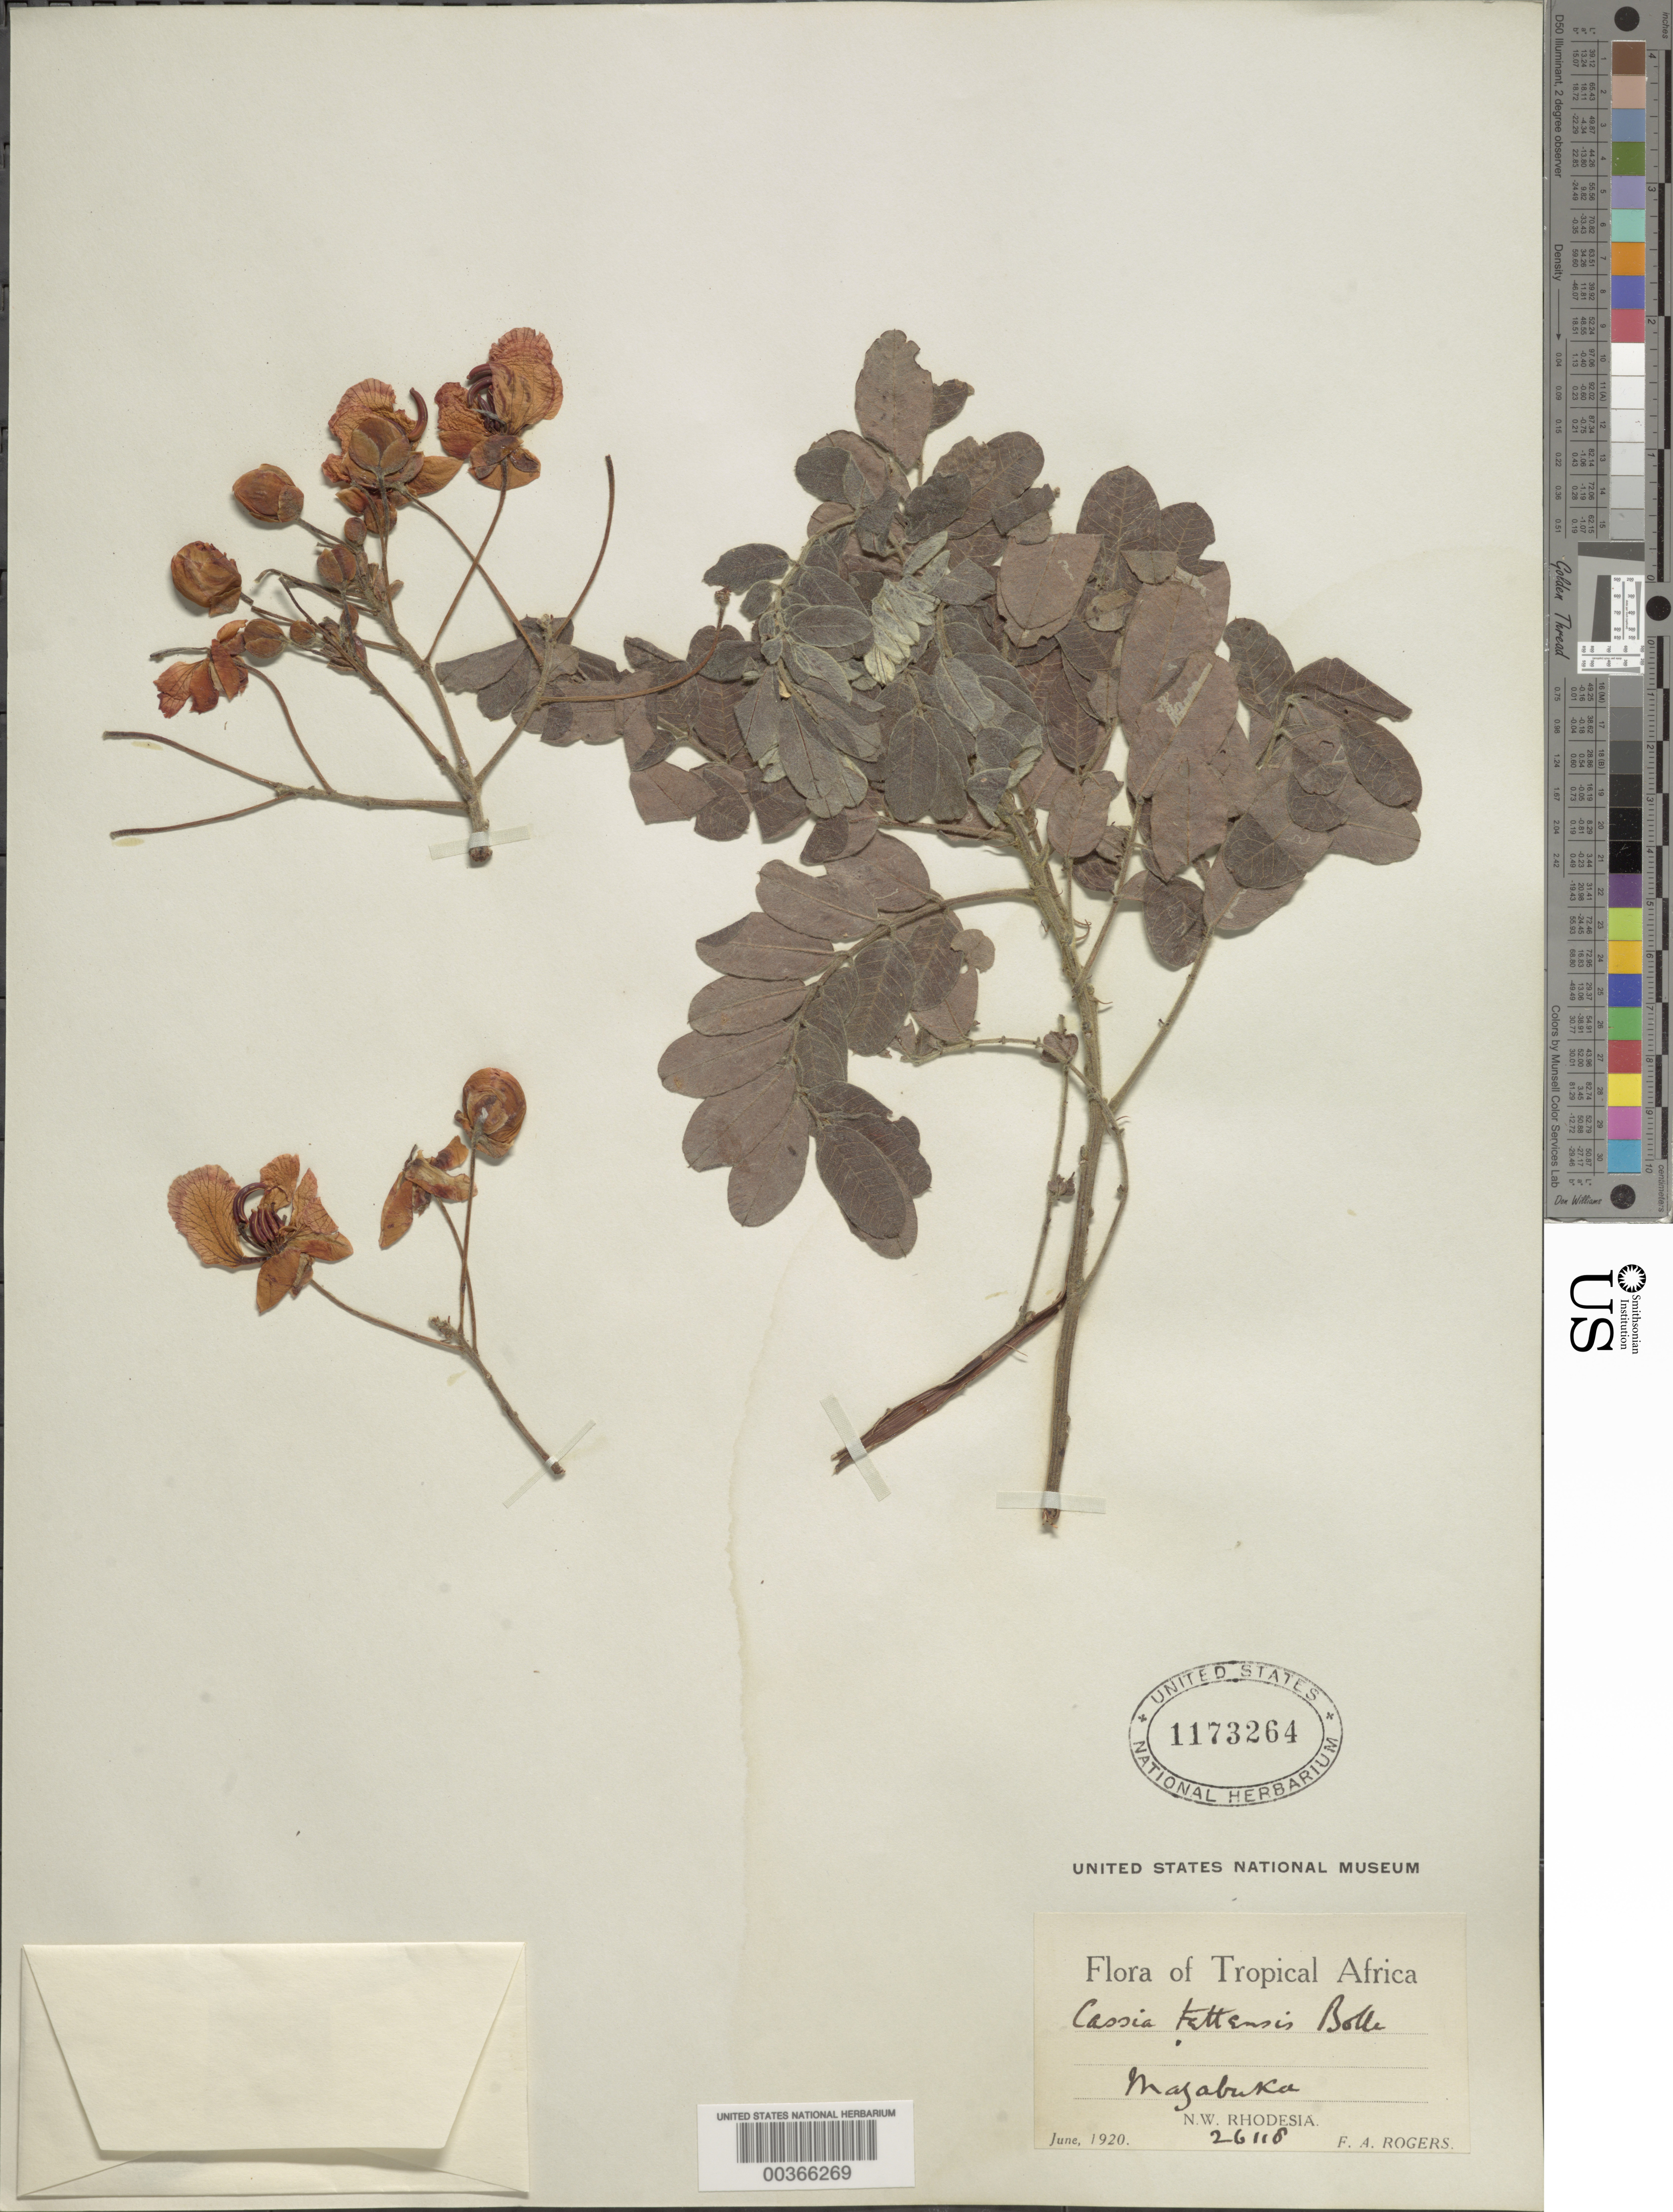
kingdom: Plantae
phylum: Tracheophyta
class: Magnoliopsida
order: Fabales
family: Fabaceae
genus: Cassia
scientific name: Cassia tettensis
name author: Bolle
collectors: F. A. Rogers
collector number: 26118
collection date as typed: Jun 1920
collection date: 1920-06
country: Zambia / Zimbabwe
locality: Majabuka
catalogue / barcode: US 1173264